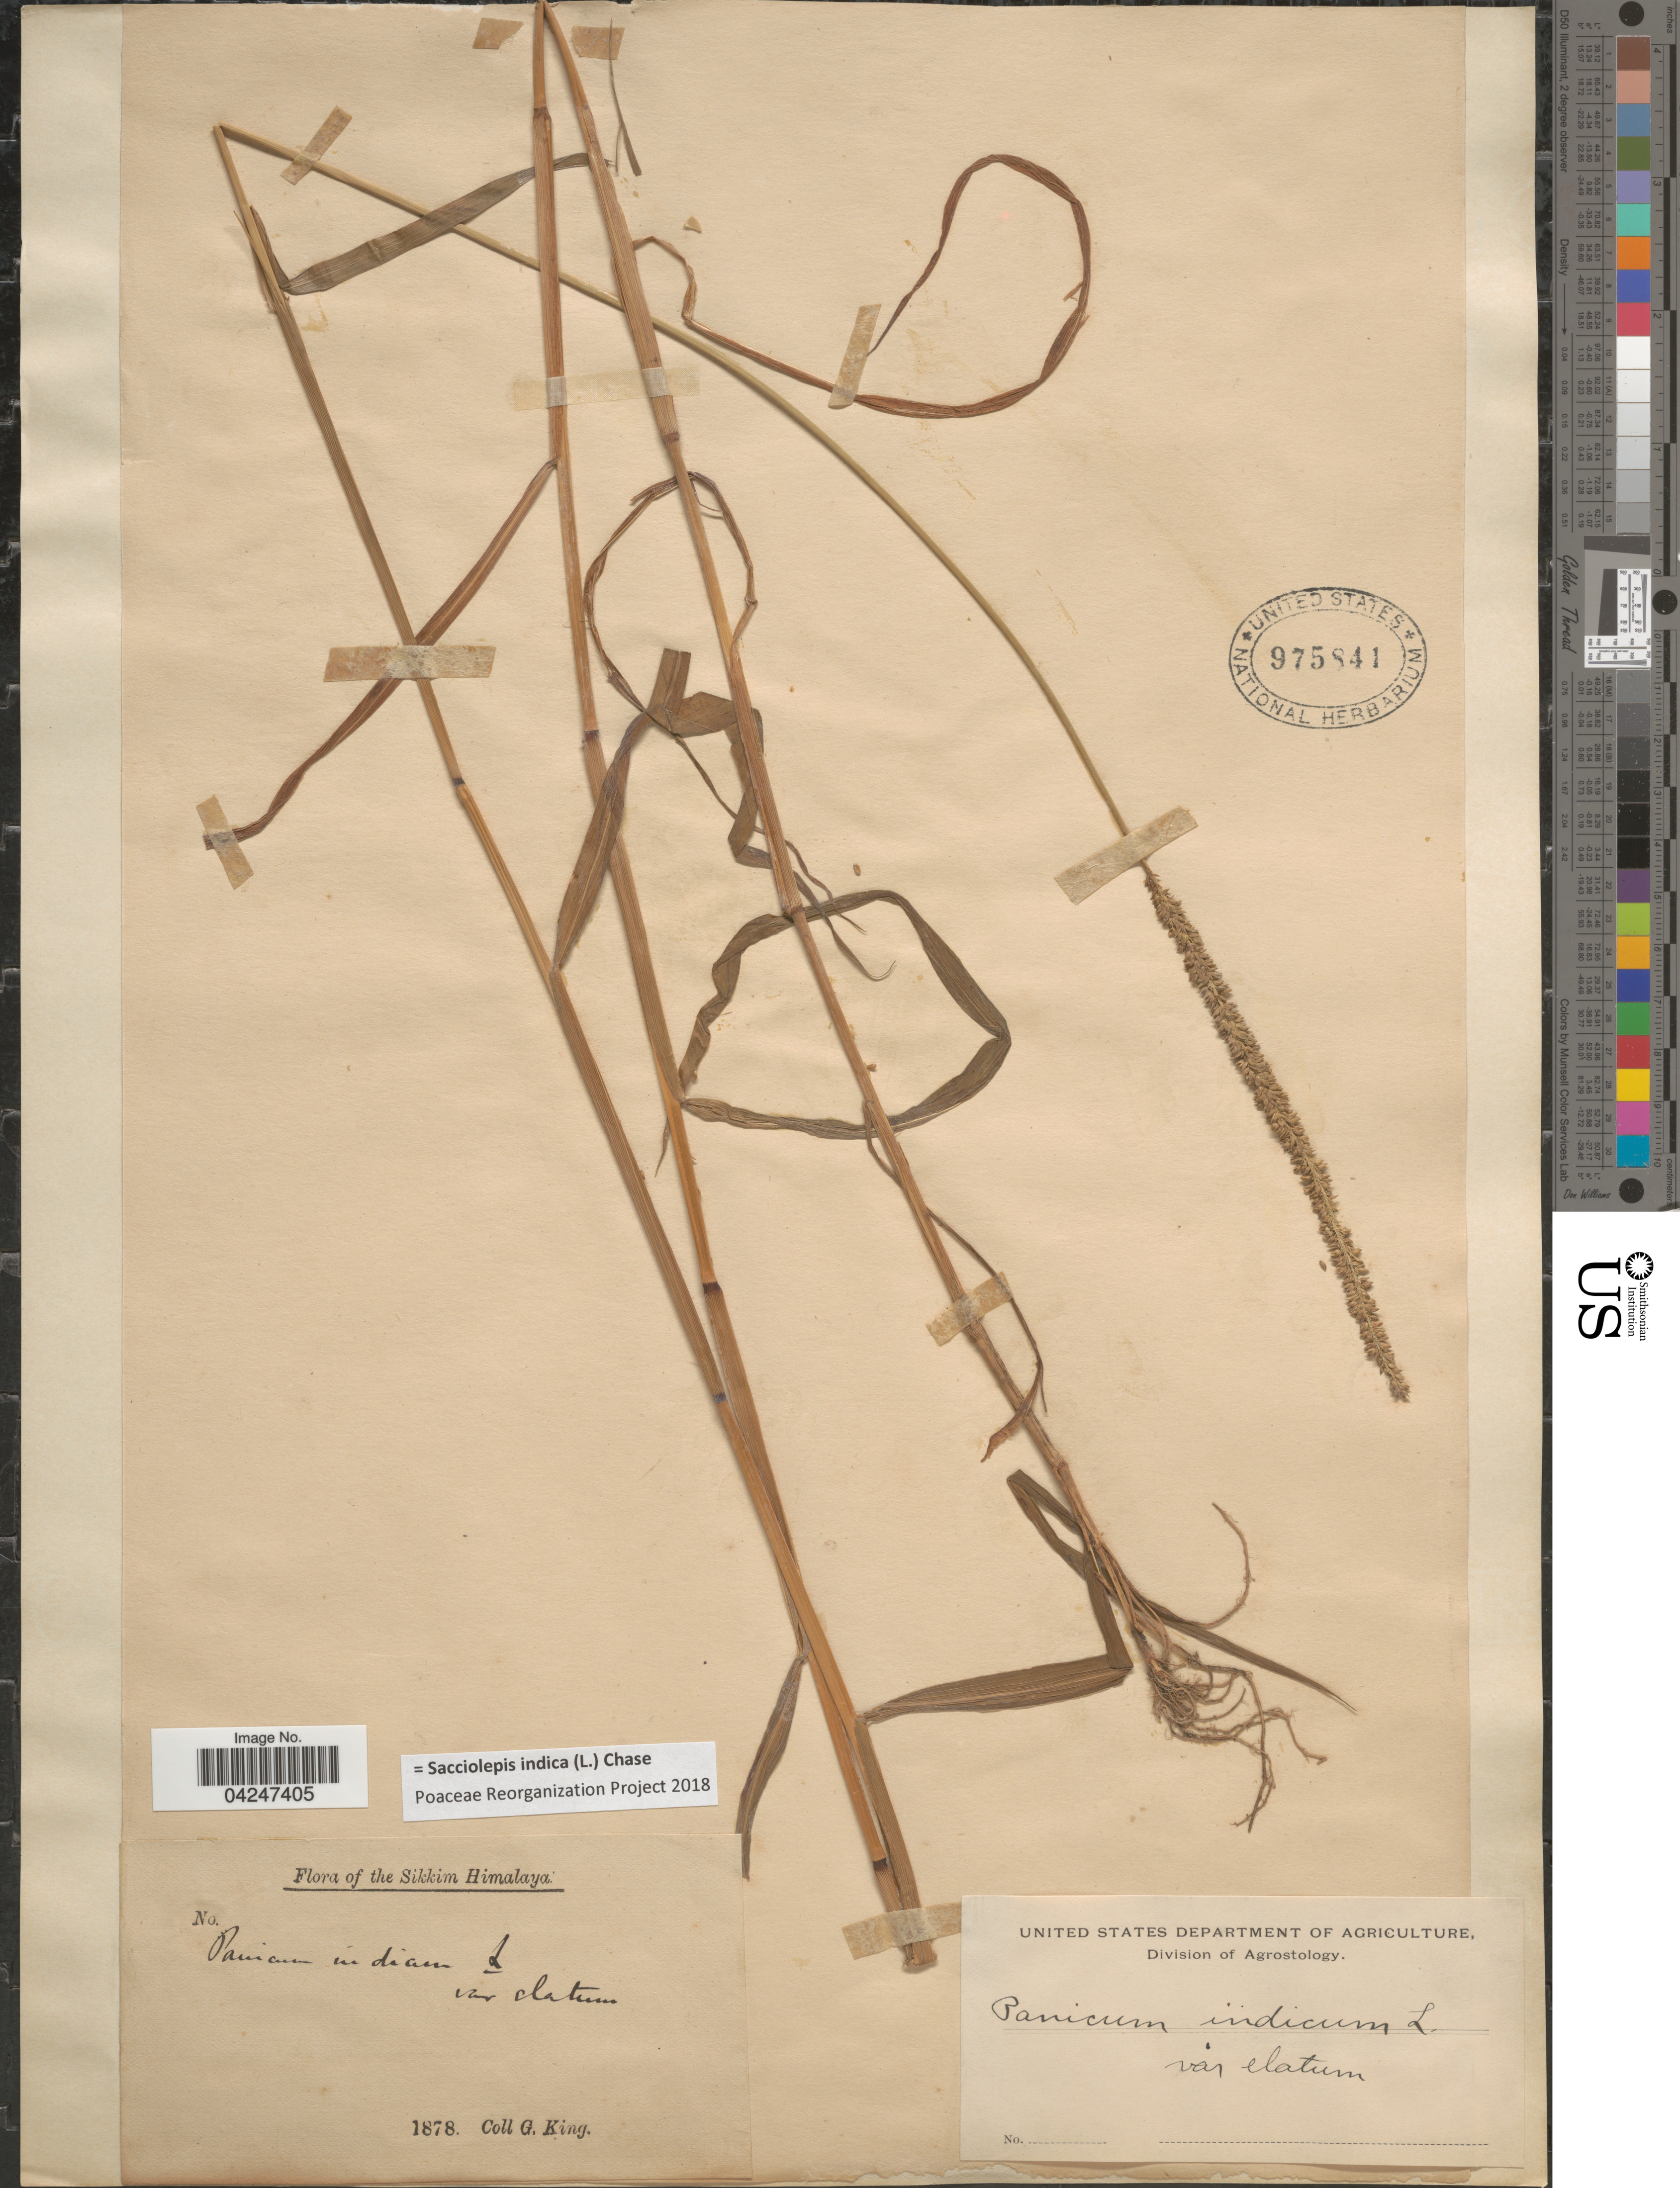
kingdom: Plantae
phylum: Tracheophyta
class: Liliopsida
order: Poales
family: Poaceae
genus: Sacciolepis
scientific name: Sacciolepis indica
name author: (L.) Chase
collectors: G. King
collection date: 1878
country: India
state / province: Sikkim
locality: Sikkim Himalaya.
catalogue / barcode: US 975841